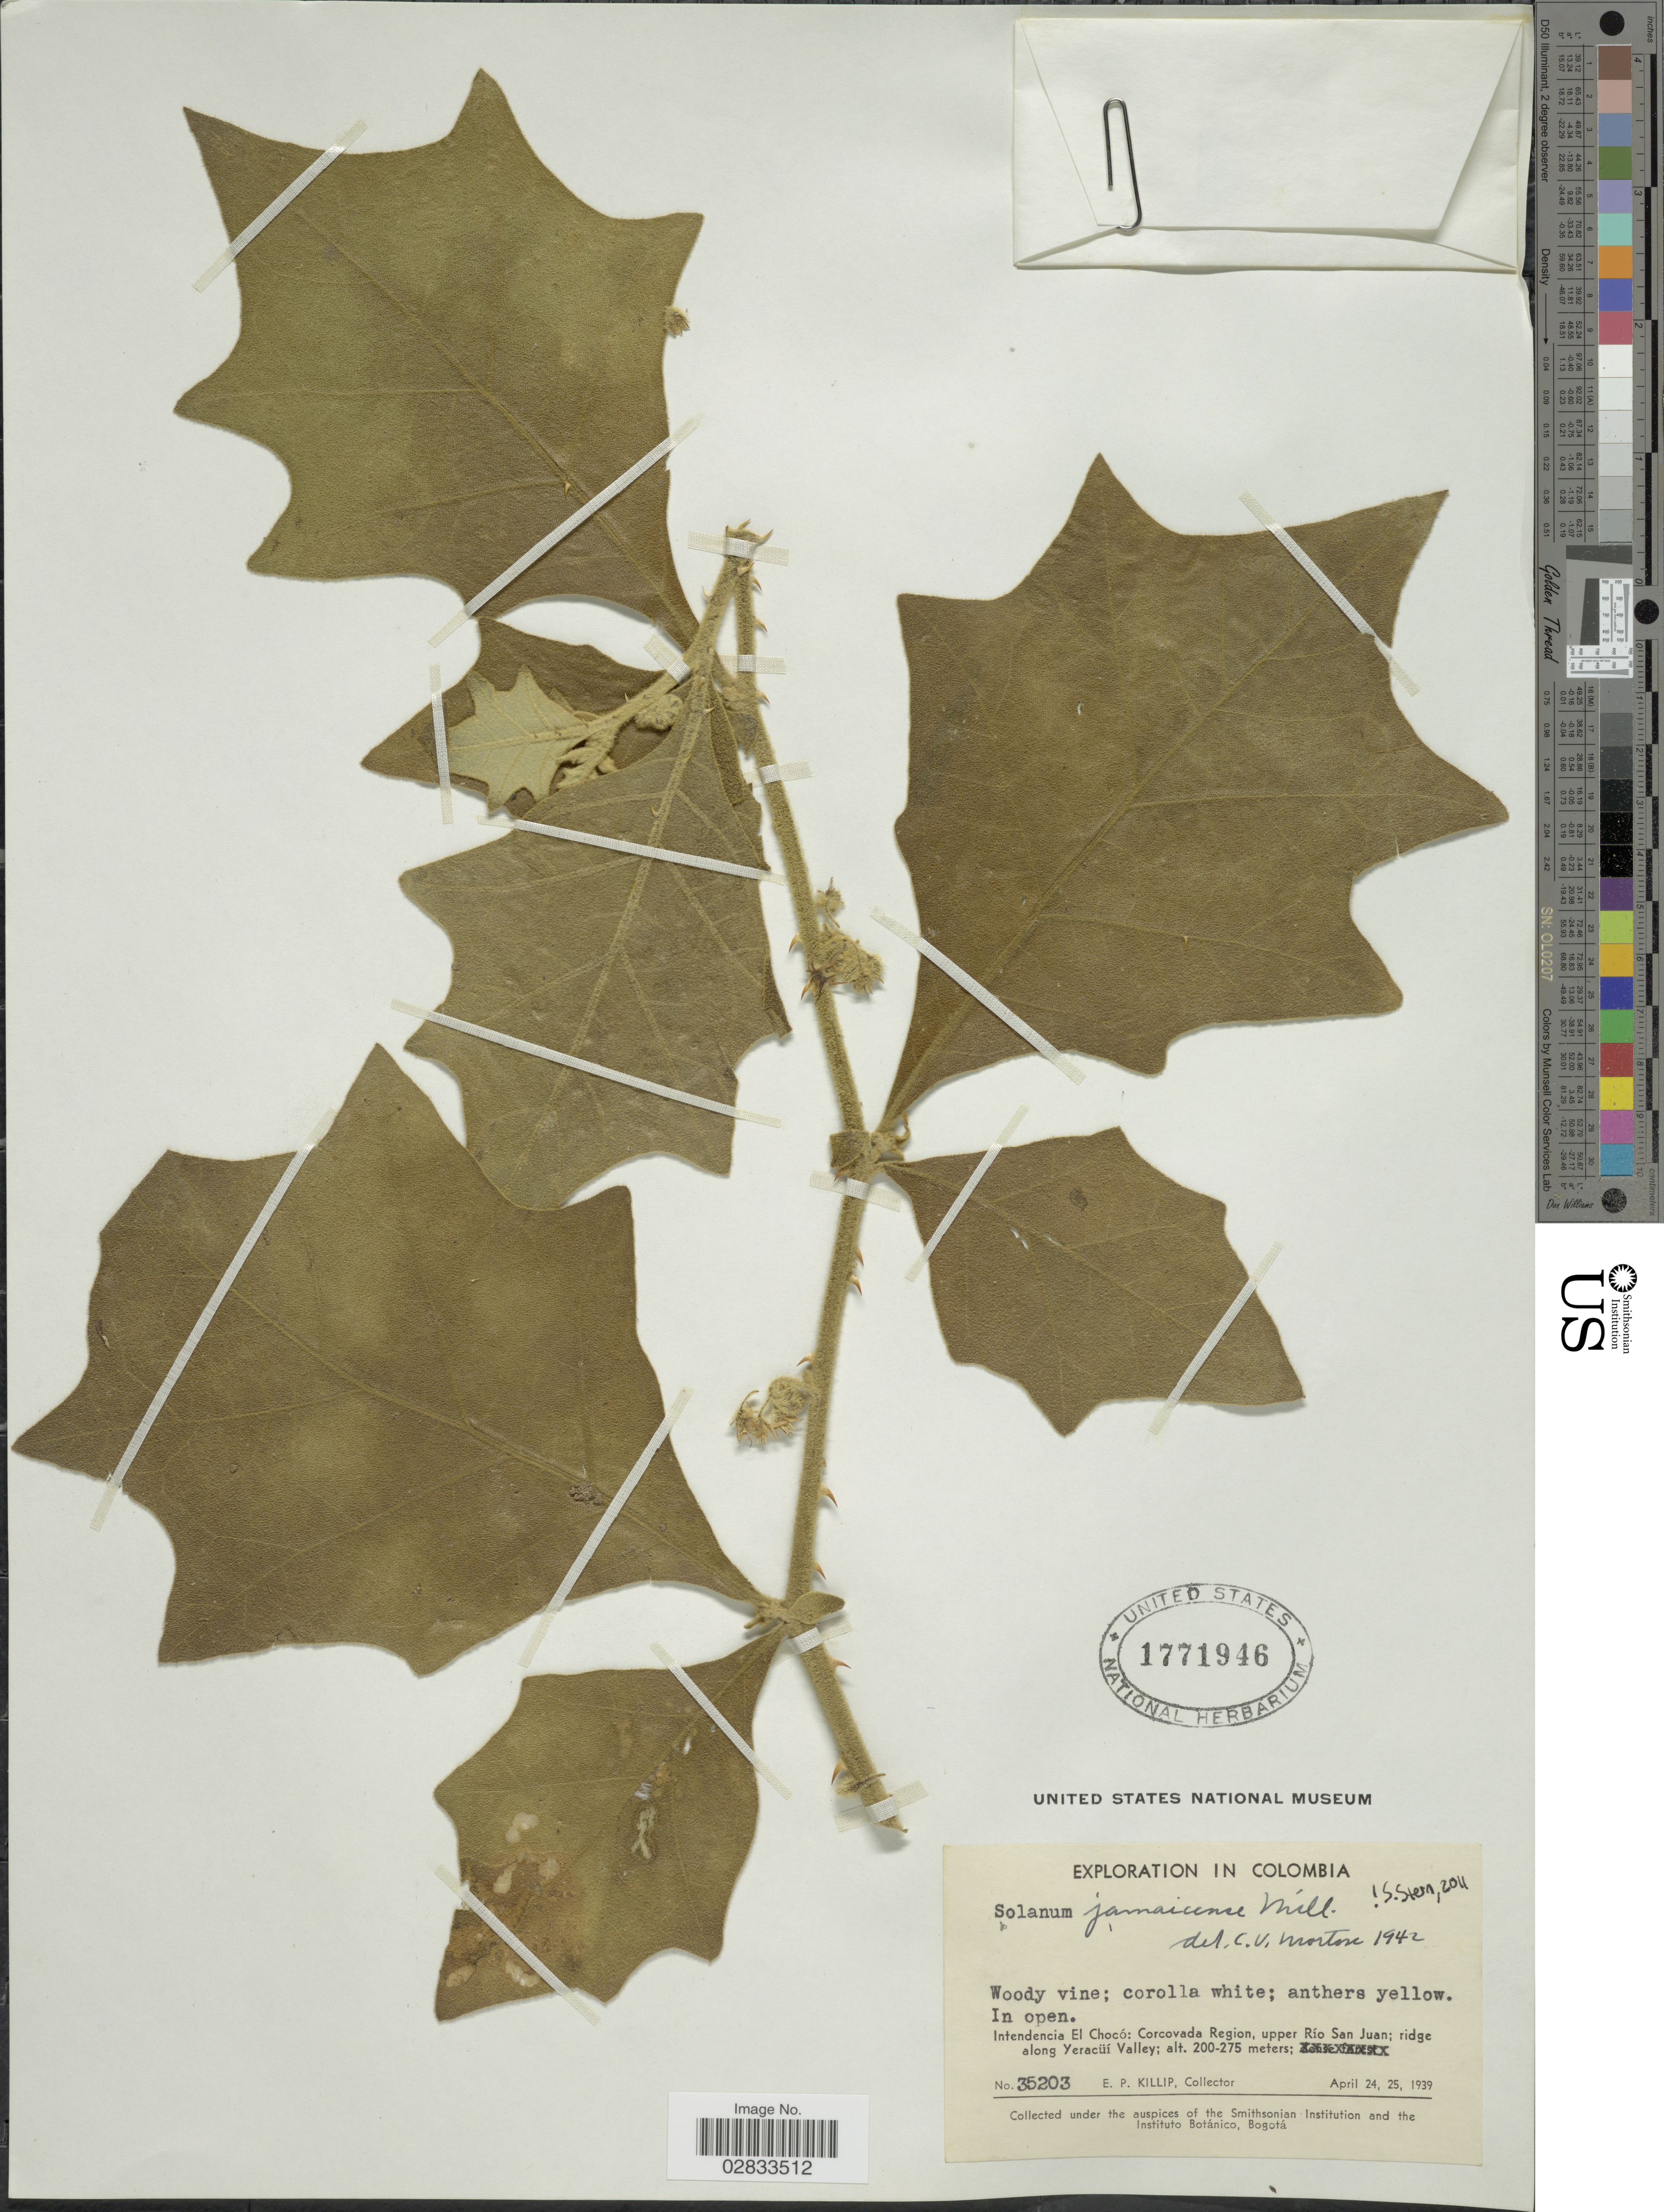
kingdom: Plantae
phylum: Tracheophyta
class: Magnoliopsida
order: Solanales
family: Solanaceae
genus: Solanum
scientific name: Solanum jamaicense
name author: Mill.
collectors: E. P. Killip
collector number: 35203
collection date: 1939-04-24/1939-04-25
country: Colombia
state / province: Chocó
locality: Intendencia El Chocó: Corcovada Region, upper Río San Juan; ridge along Yeracüí Valley.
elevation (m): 200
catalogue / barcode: US 1771946